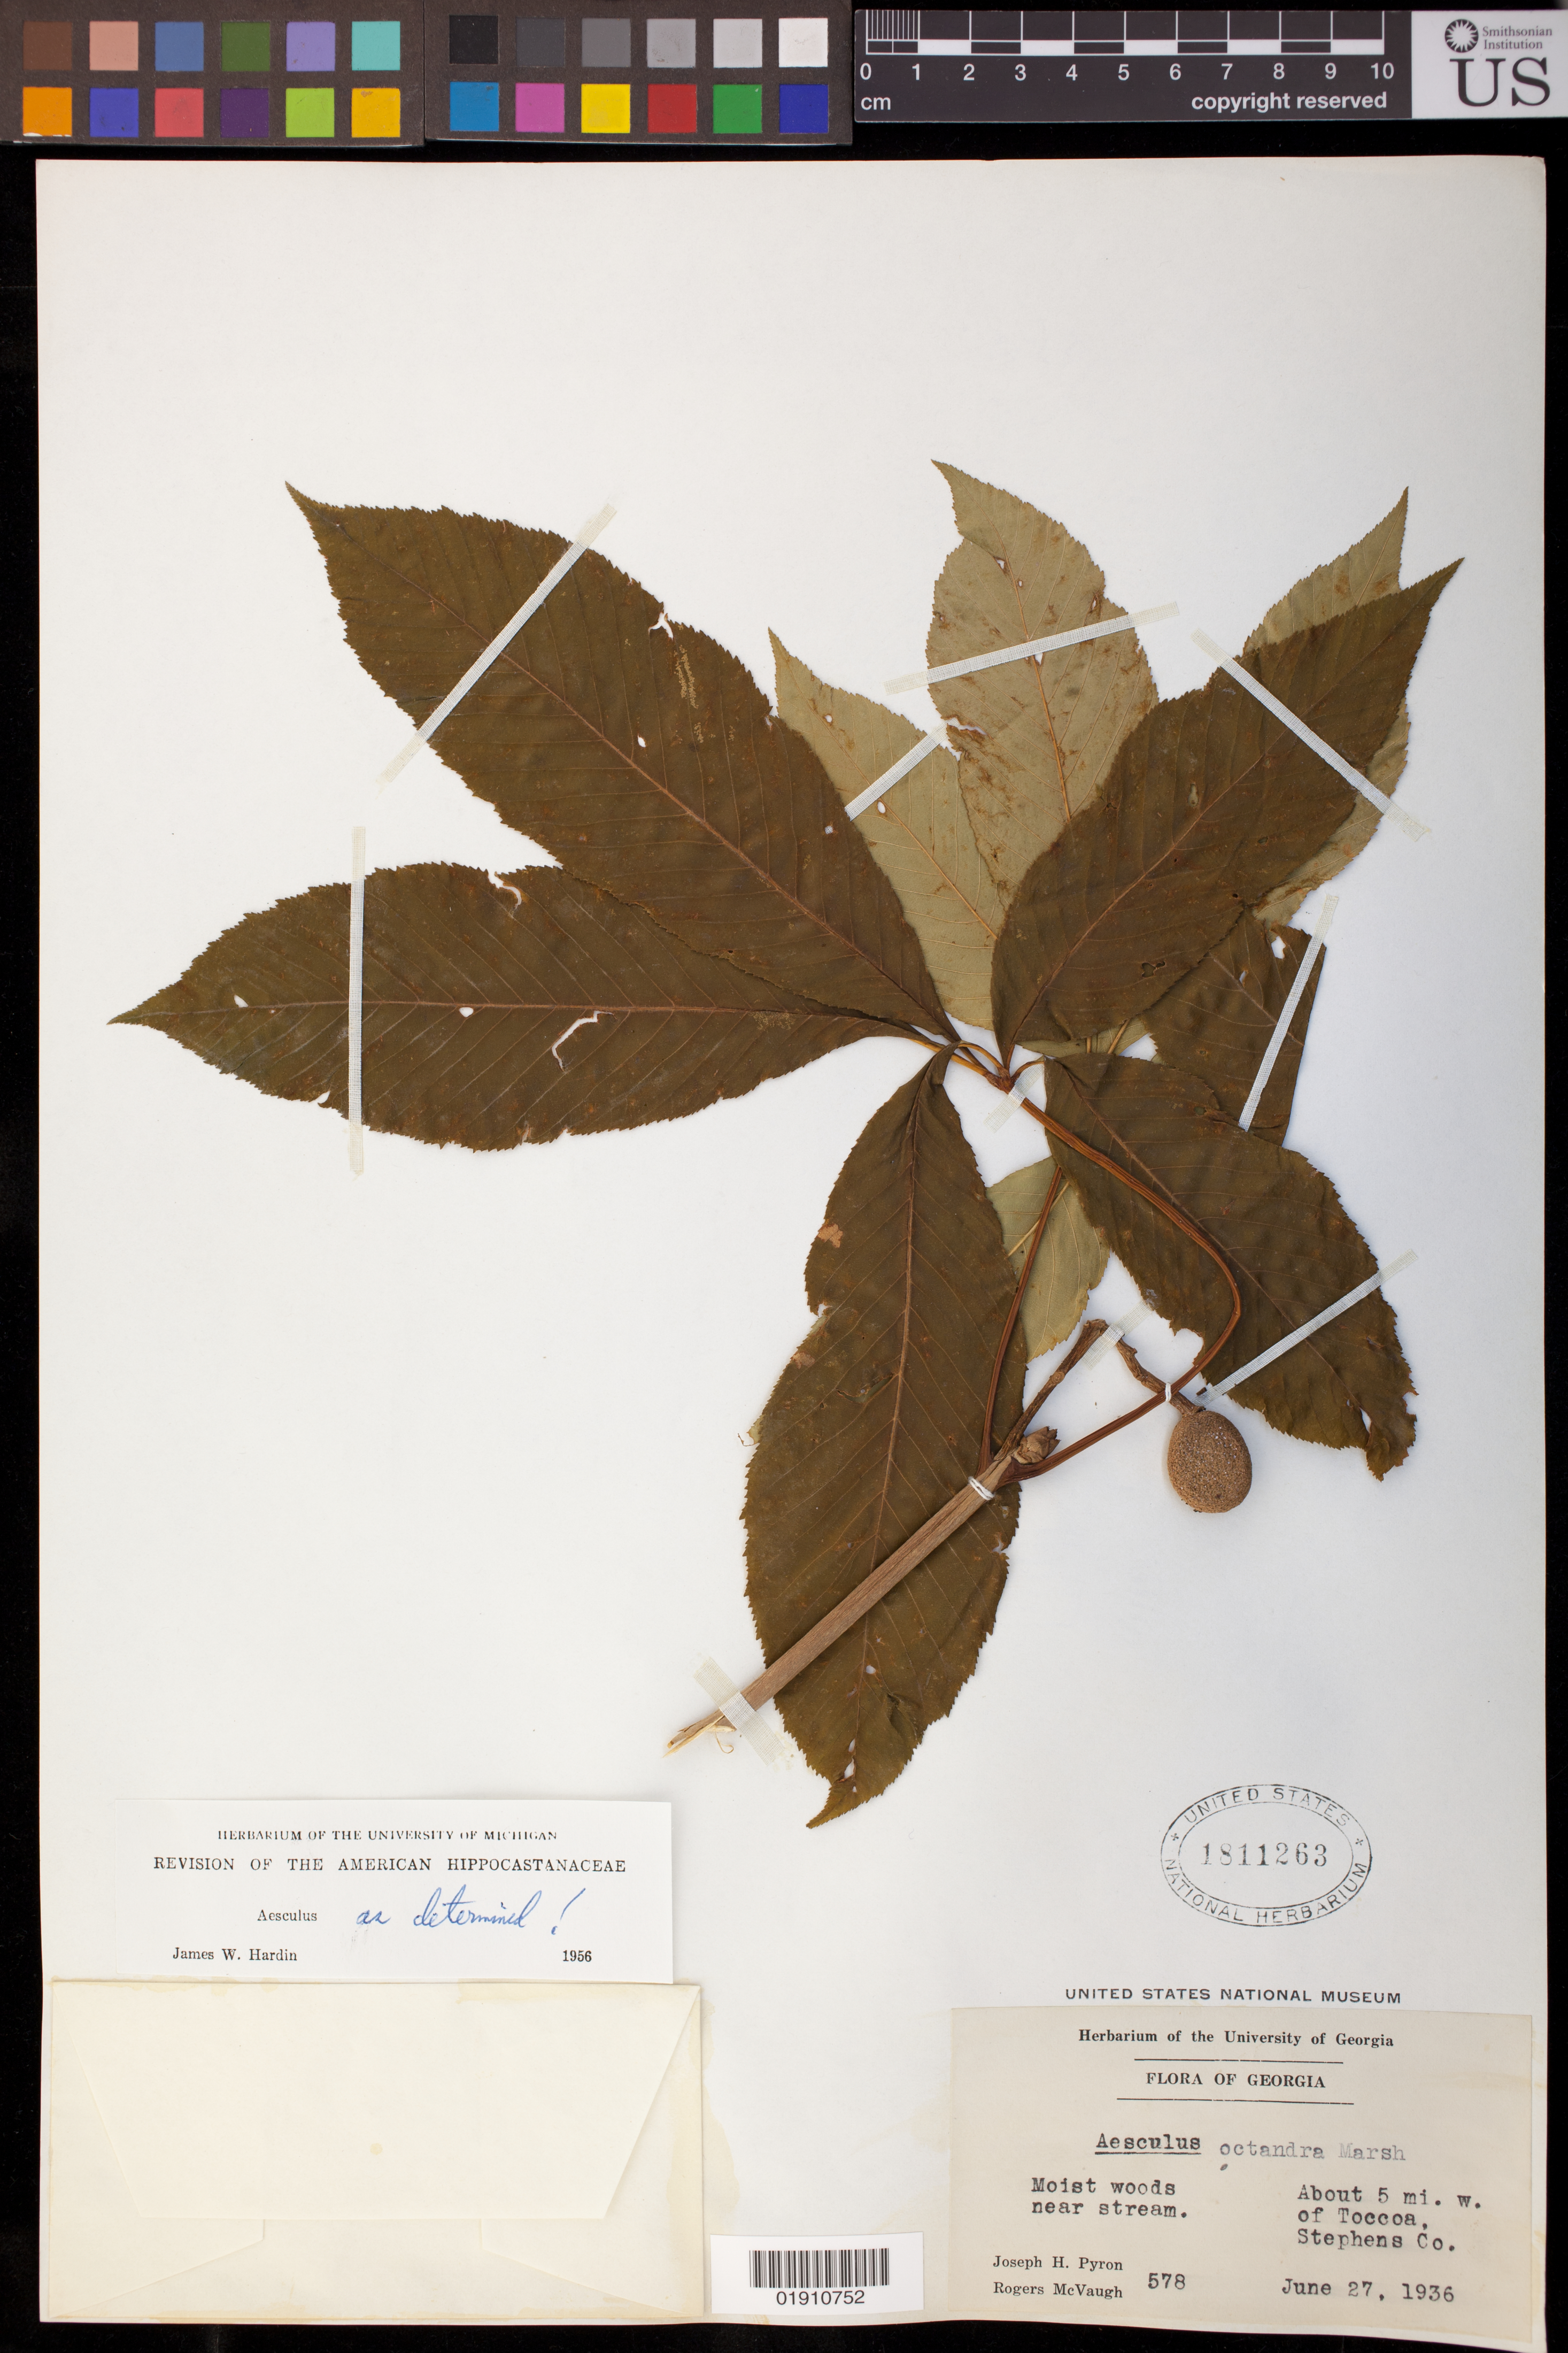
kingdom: Plantae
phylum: Tracheophyta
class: Magnoliopsida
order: Sapindales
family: Sapindaceae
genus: Aesculus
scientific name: Aesculus octandra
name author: Marshall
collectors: J. H. Pyron & R. McVaugh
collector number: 578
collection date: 1936-06-27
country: United States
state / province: Georgia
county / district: Stephens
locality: About 5 mi. w. of Toccoa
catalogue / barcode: US 1811263